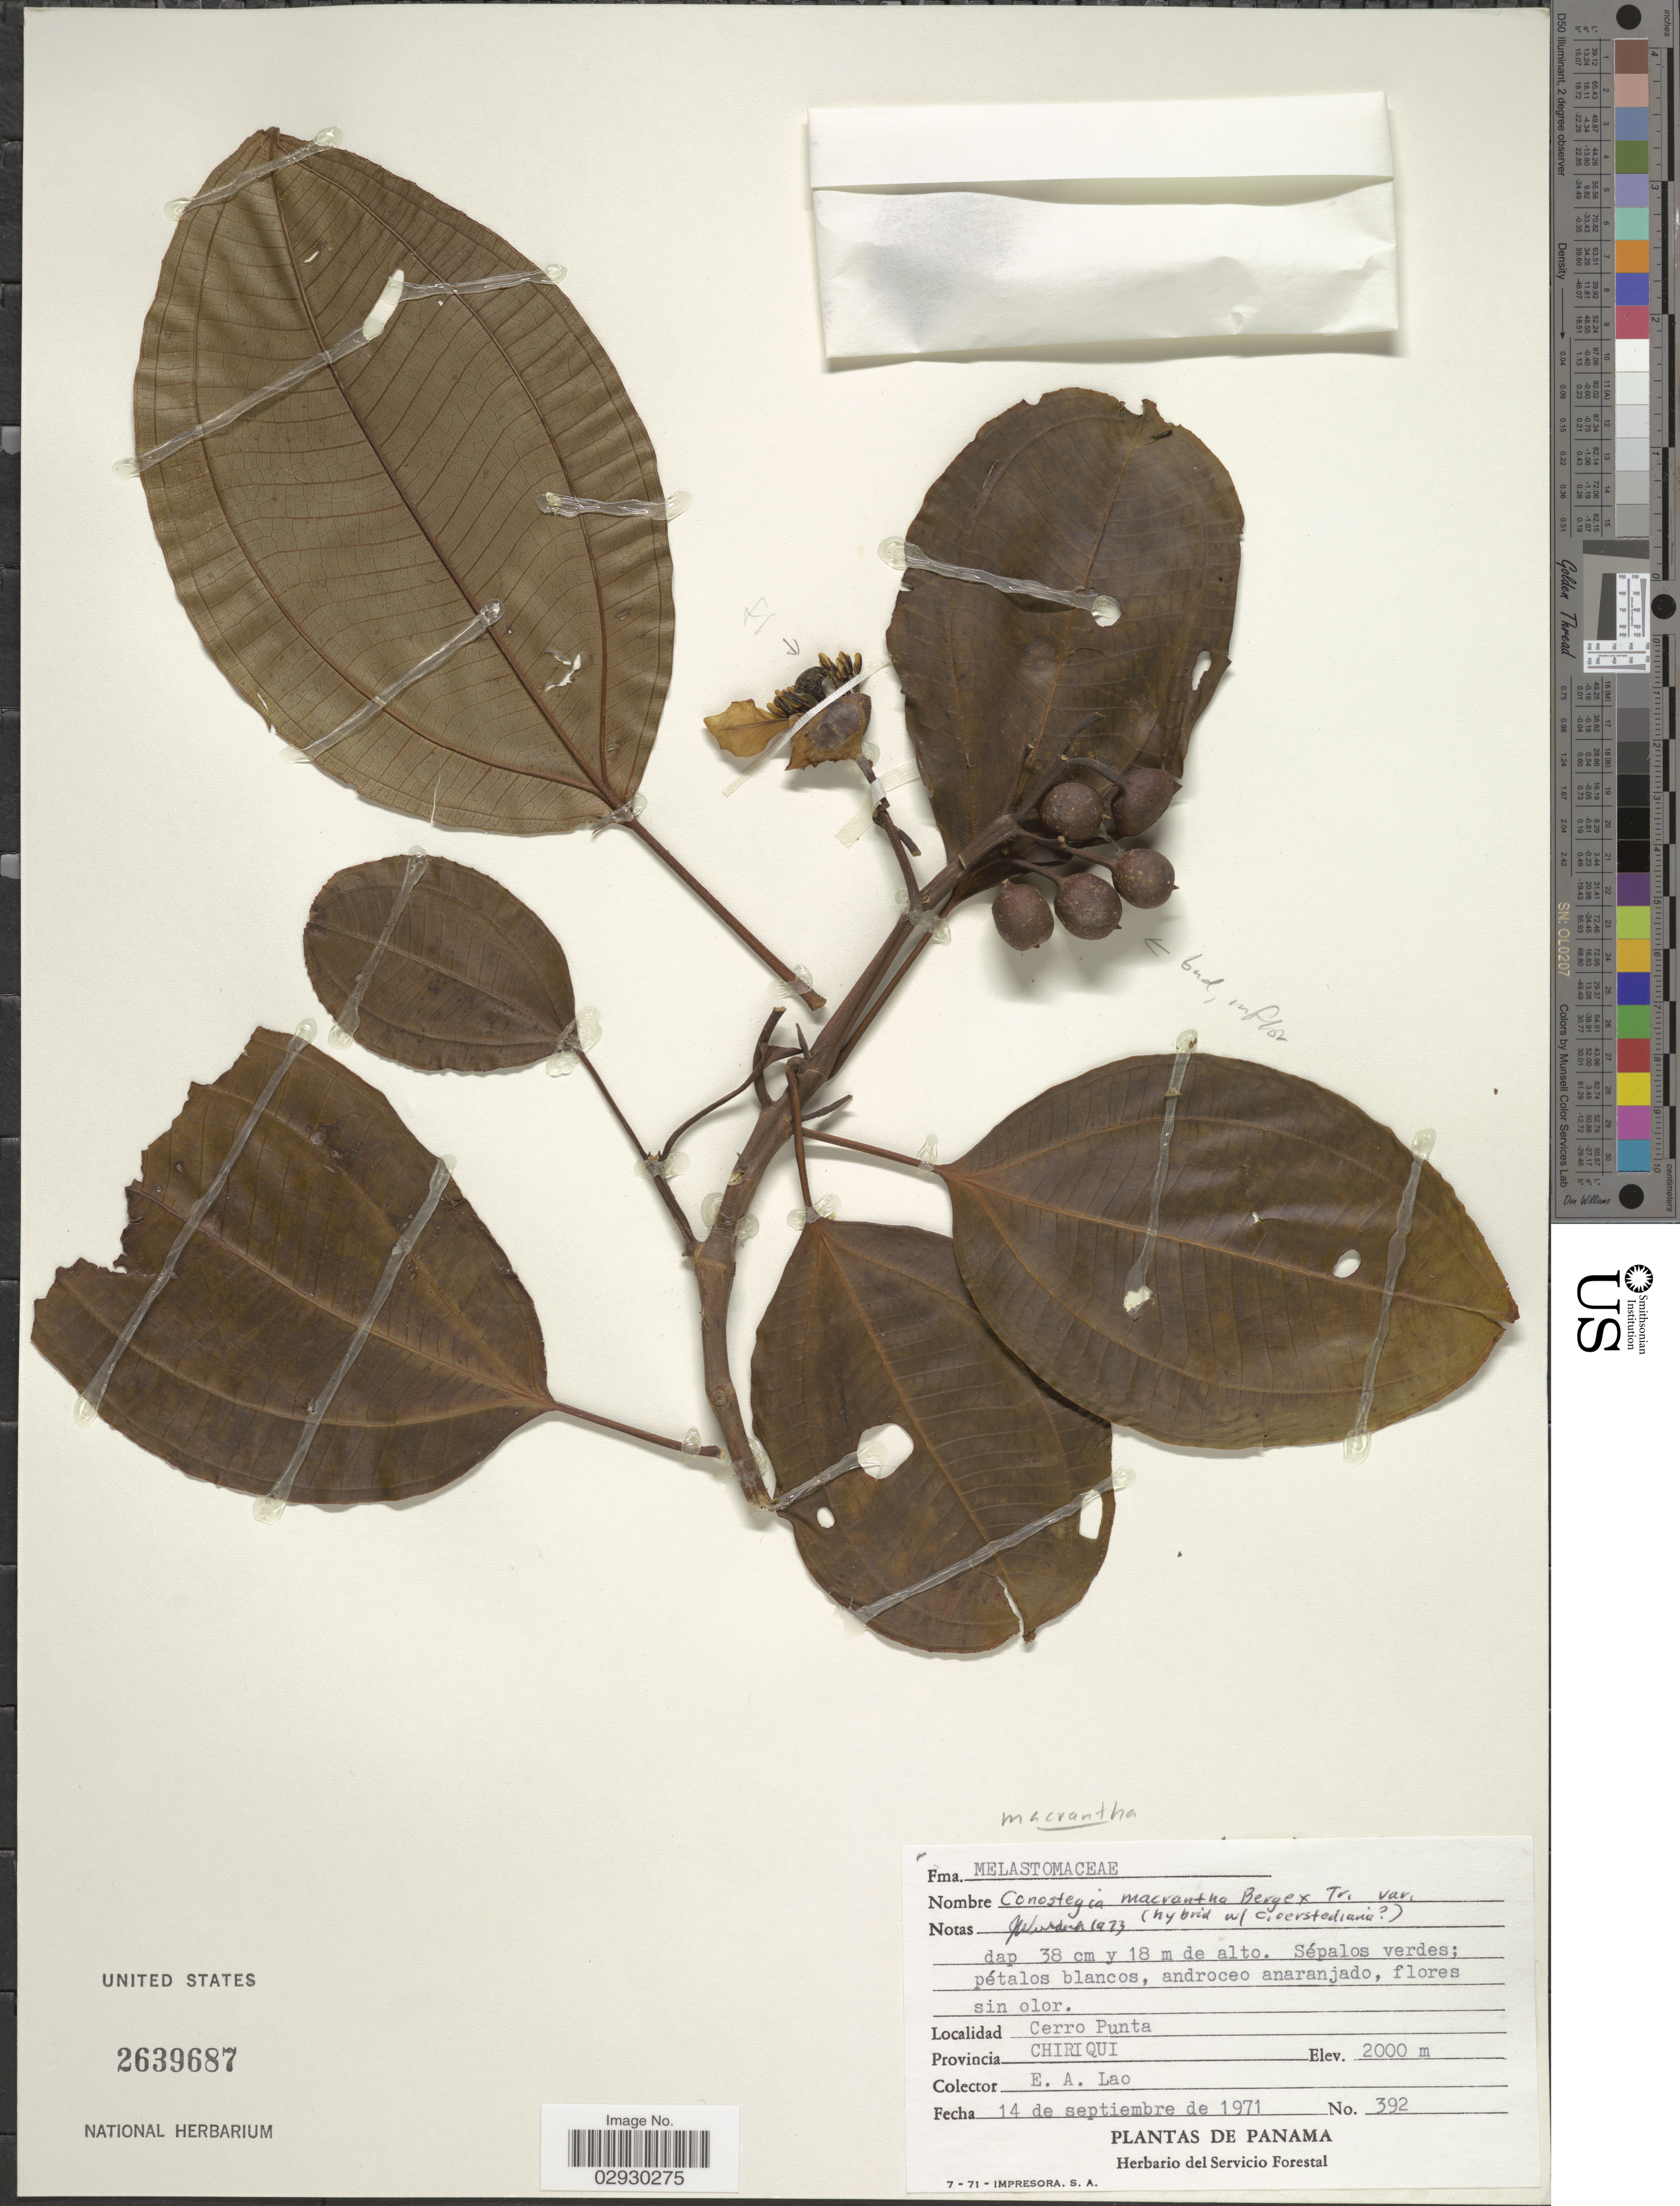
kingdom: Plantae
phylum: Tracheophyta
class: Magnoliopsida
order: Myrtales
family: Melastomataceae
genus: Conostegia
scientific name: Conostegia cinnamomea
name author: (Beurl.) Cogn.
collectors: E. Lao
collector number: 392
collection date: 1971-09-14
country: Panama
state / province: Chiriqui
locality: Cerro Punta. Provincia Chiriqui.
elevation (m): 2000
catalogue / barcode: US 2639687